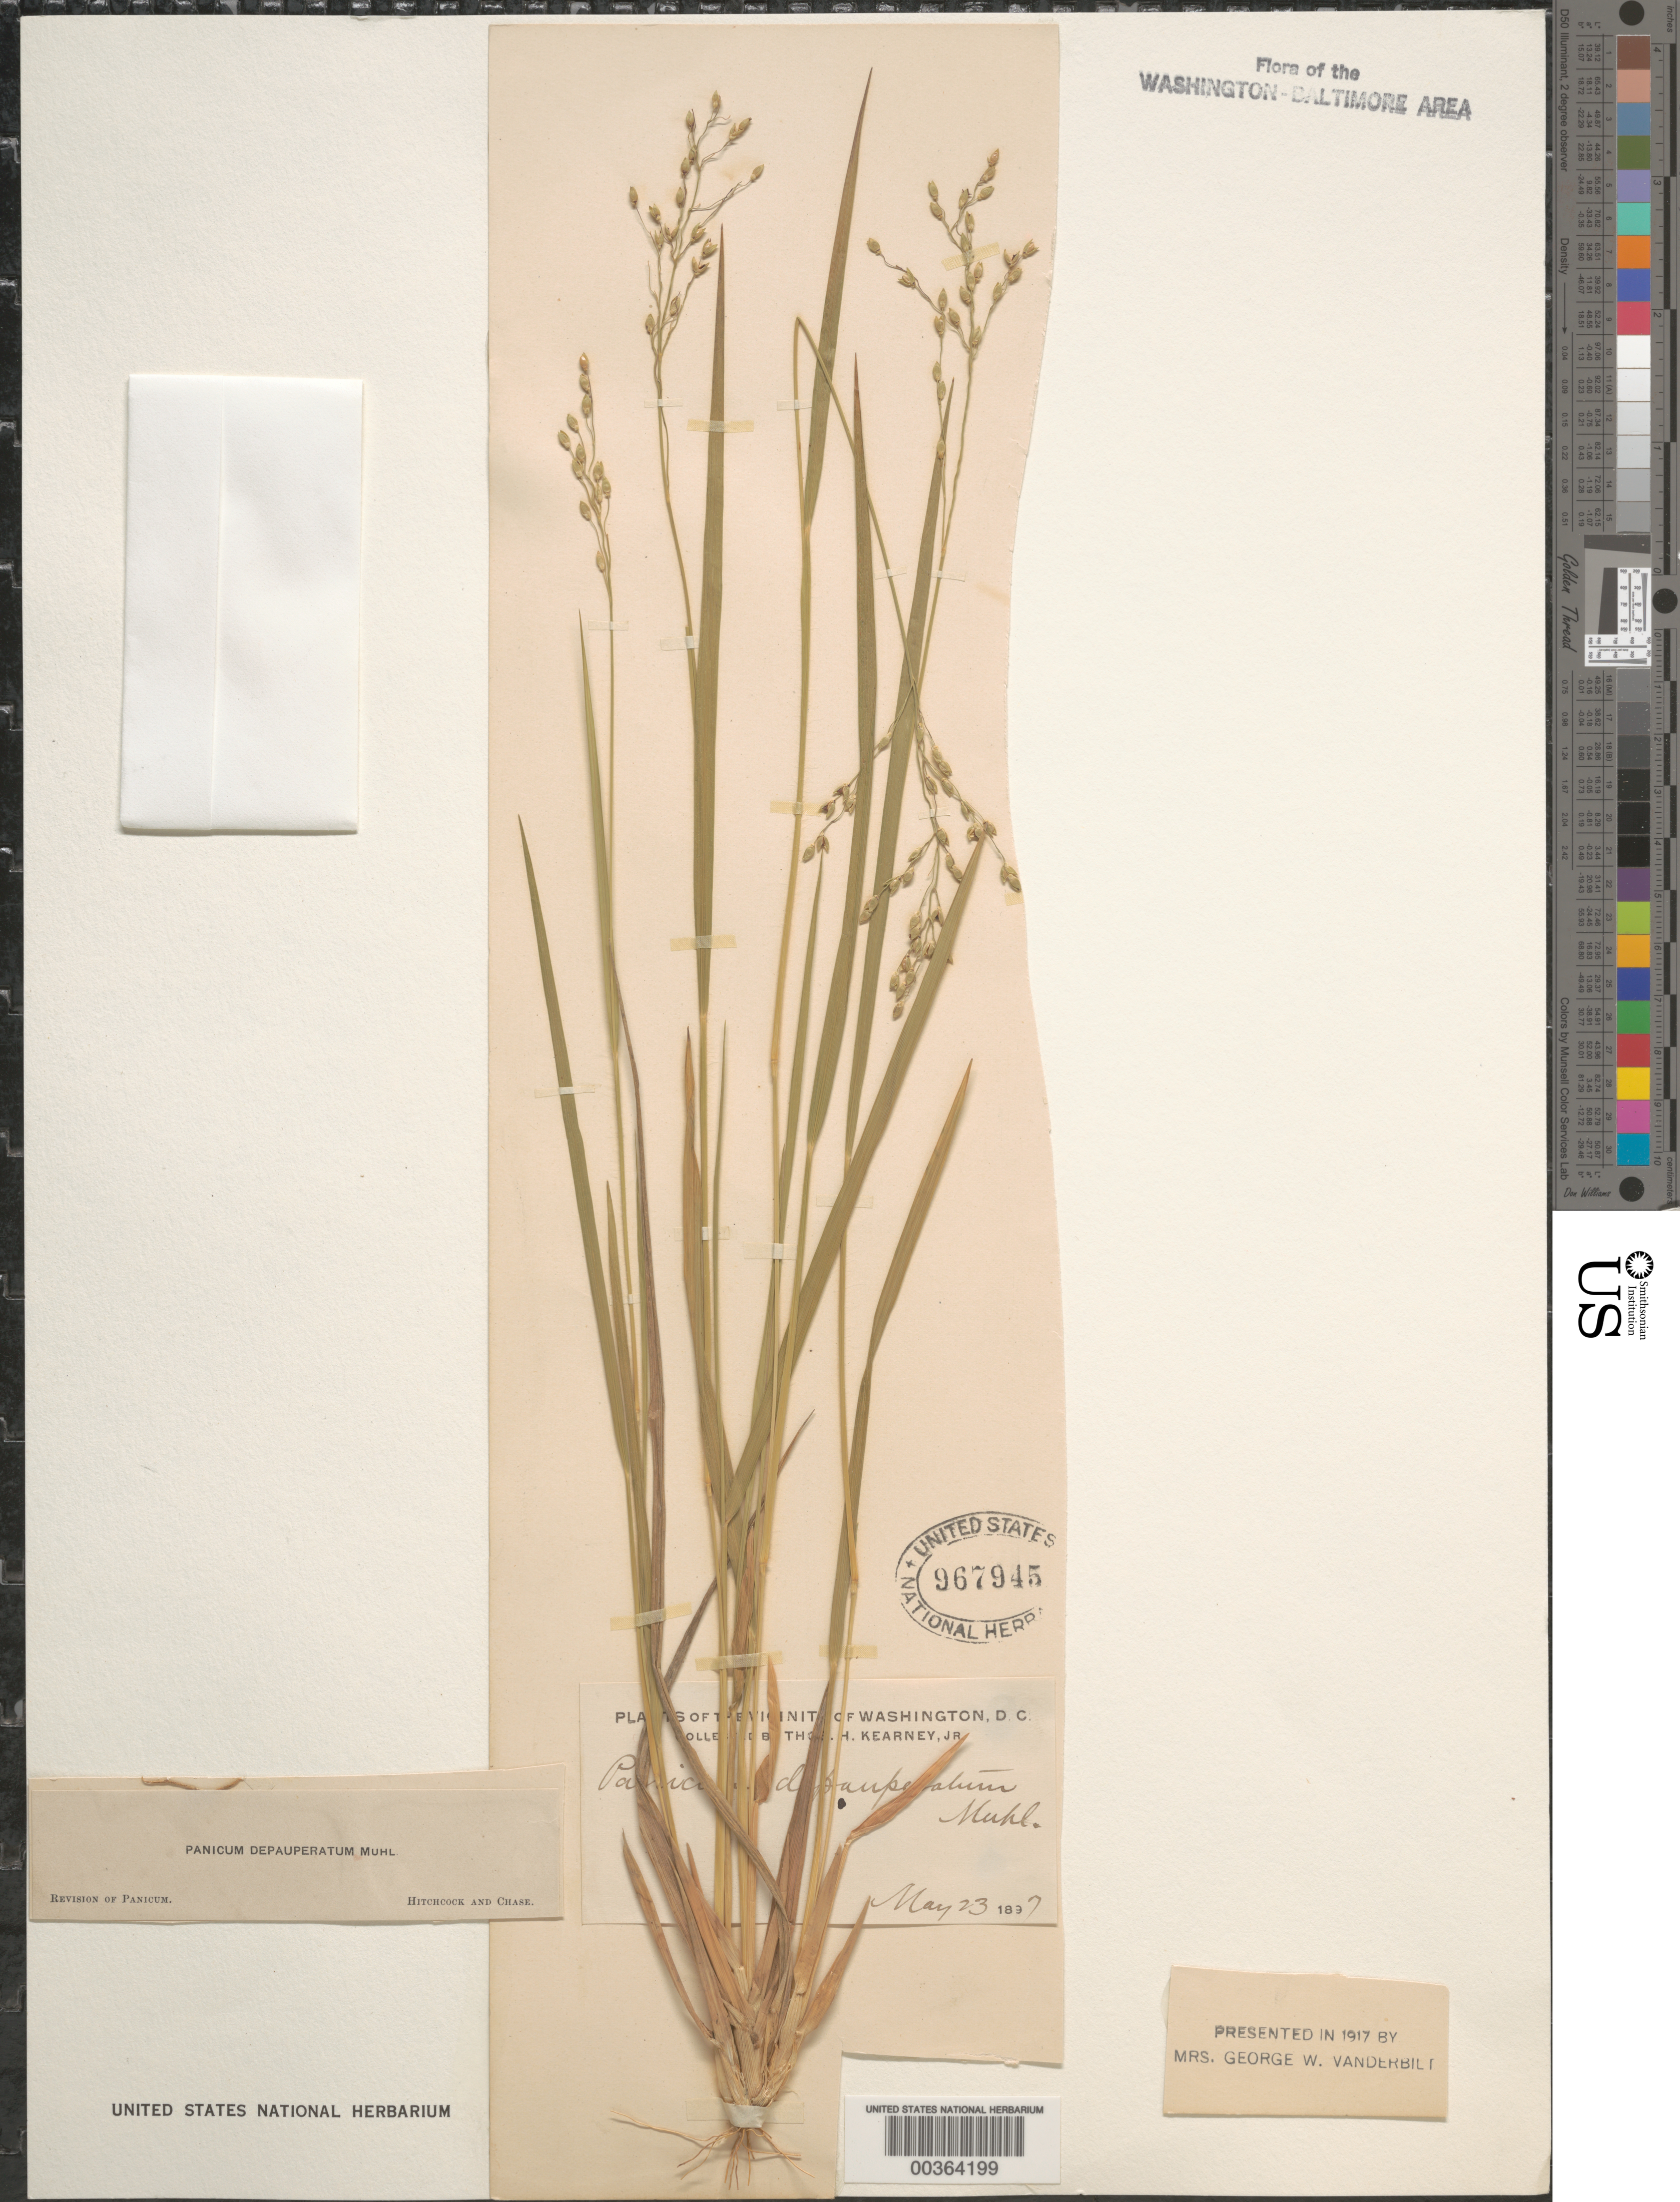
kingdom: Plantae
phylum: Tracheophyta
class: Liliopsida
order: Poales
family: Poaceae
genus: Dichanthelium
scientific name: Dichanthelium depauperatum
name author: (Muhl.) Gould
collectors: T. H. Kearney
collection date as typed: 23 May 1897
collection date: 1897-05-23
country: United States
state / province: District of Columbia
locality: Washington DC and vicinity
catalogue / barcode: US 967945